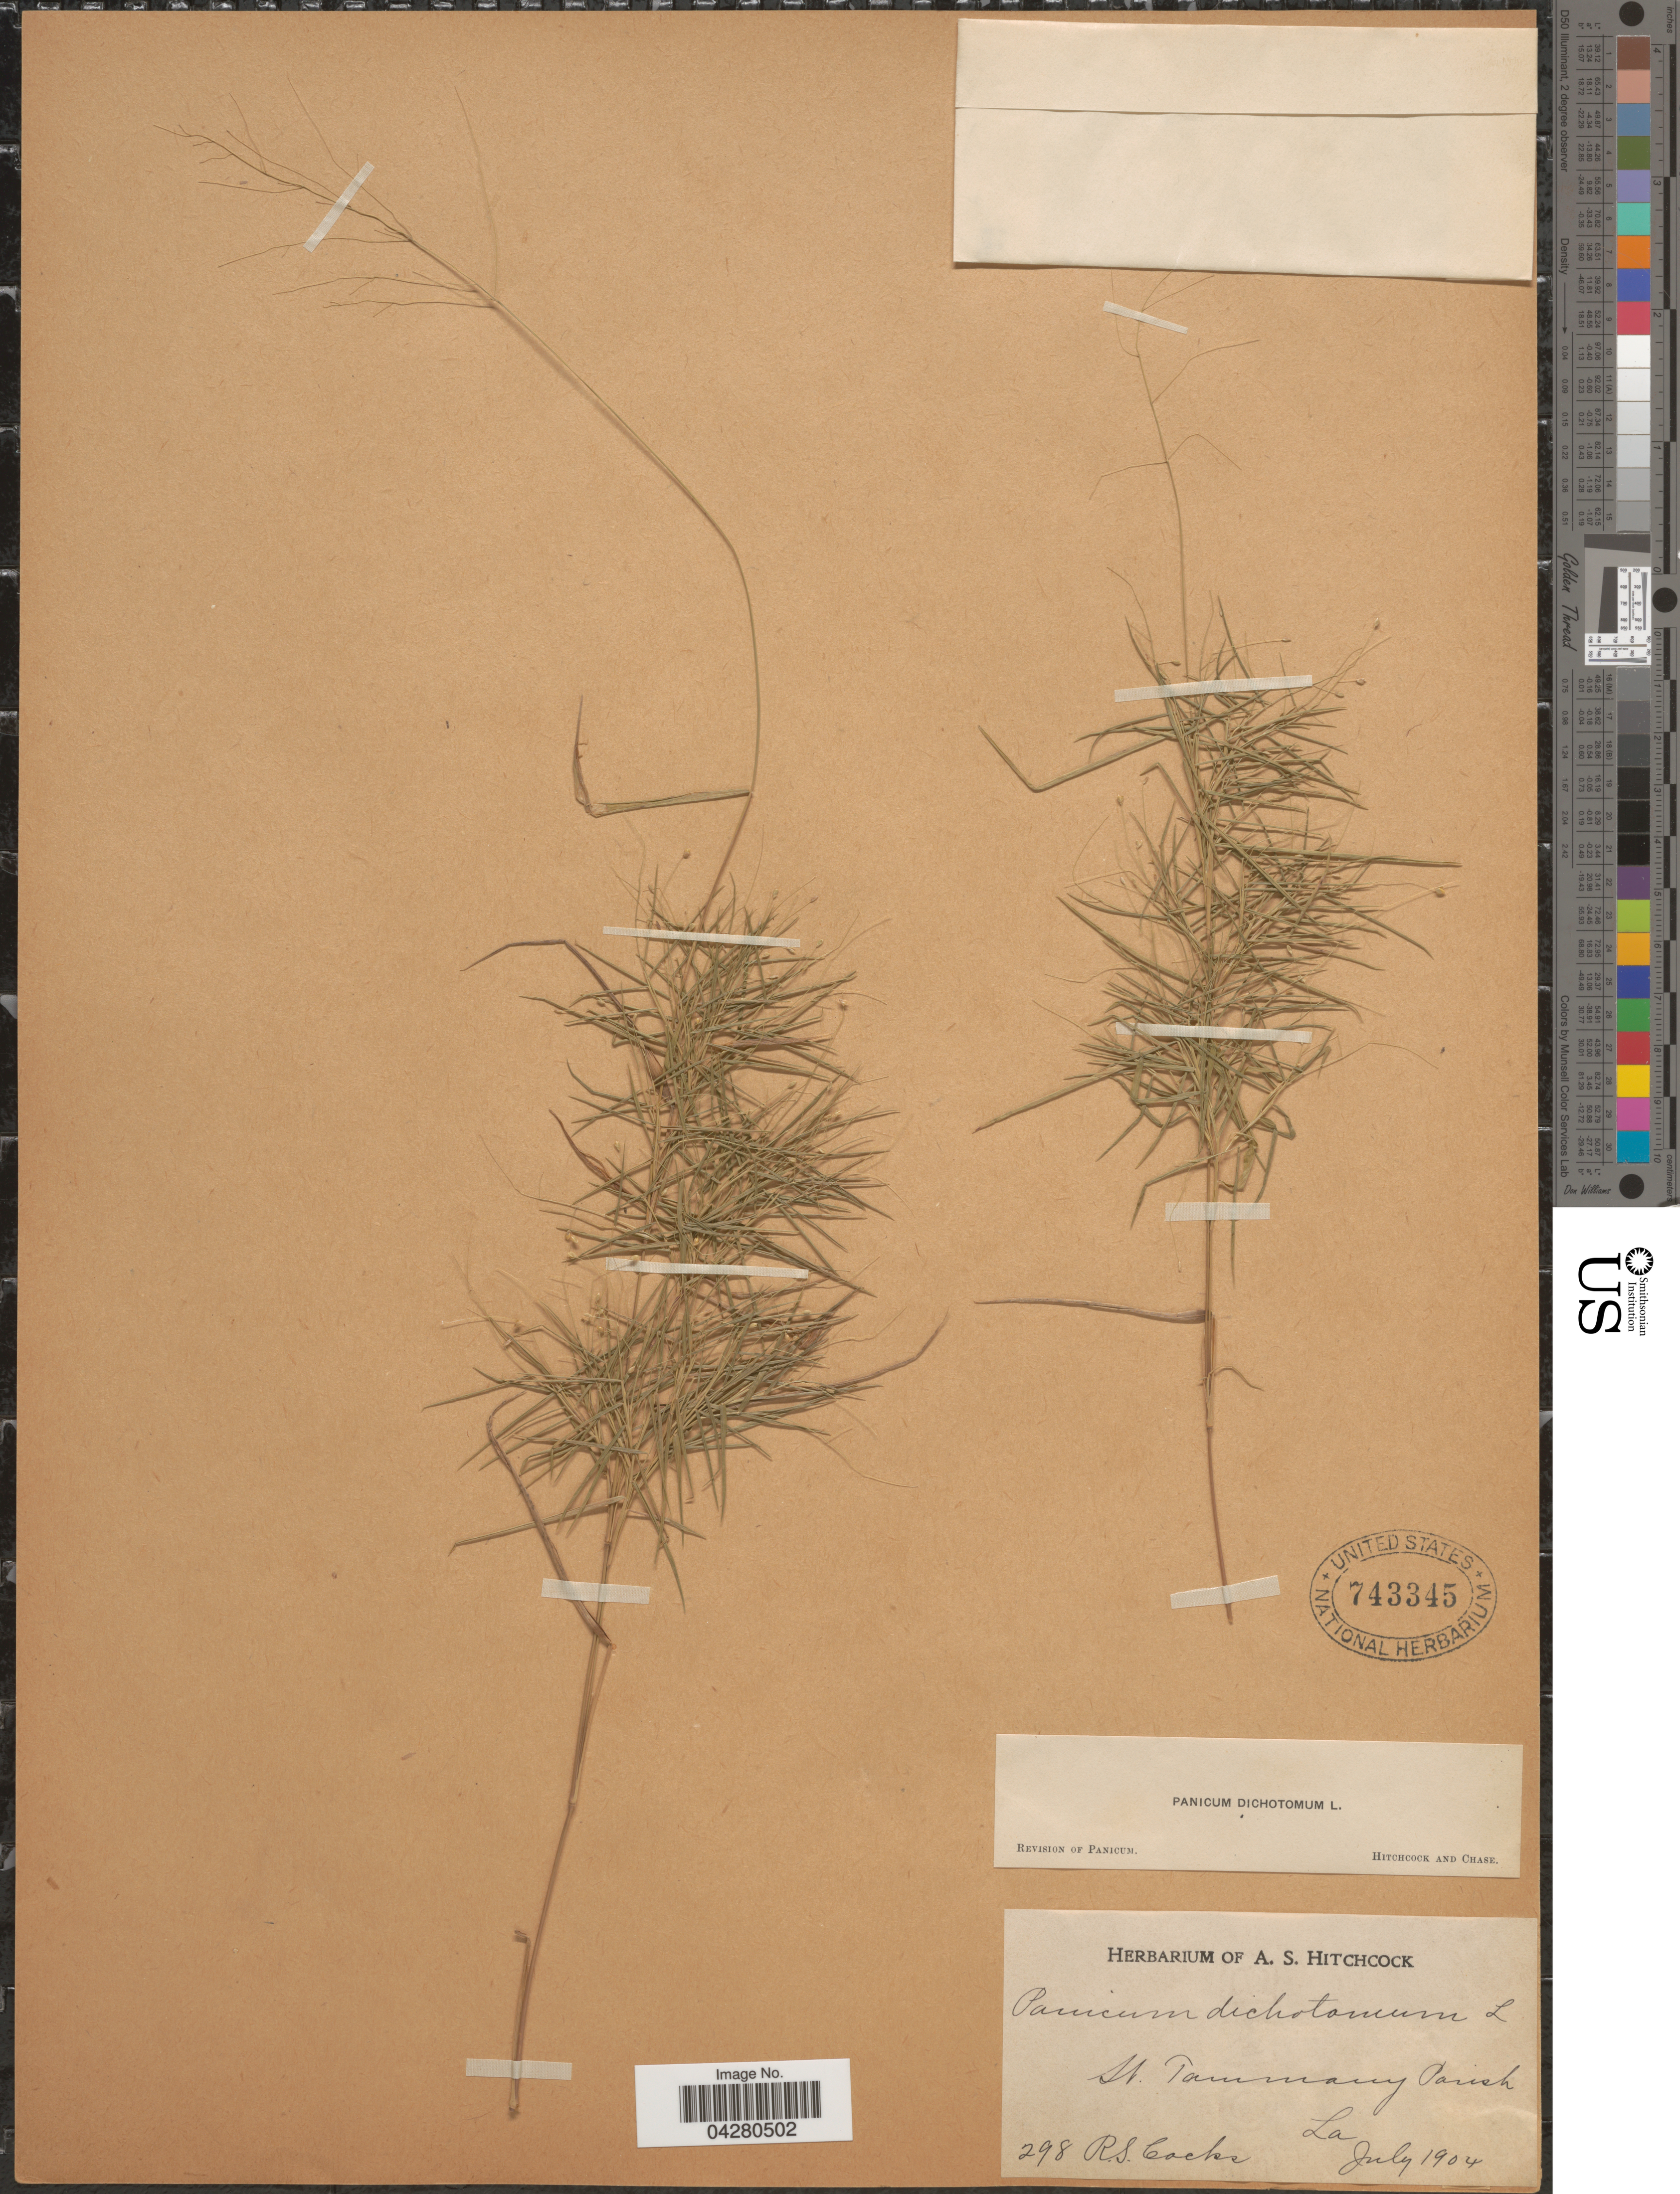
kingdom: Plantae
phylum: Tracheophyta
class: Liliopsida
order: Poales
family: Poaceae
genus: Dichanthelium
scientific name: Dichanthelium dichotomum var. dichotomum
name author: (L.) Gould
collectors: R. Cocks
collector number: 298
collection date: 1904-07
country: United States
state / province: Louisiana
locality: St. Tammany Parish.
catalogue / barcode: US 743345